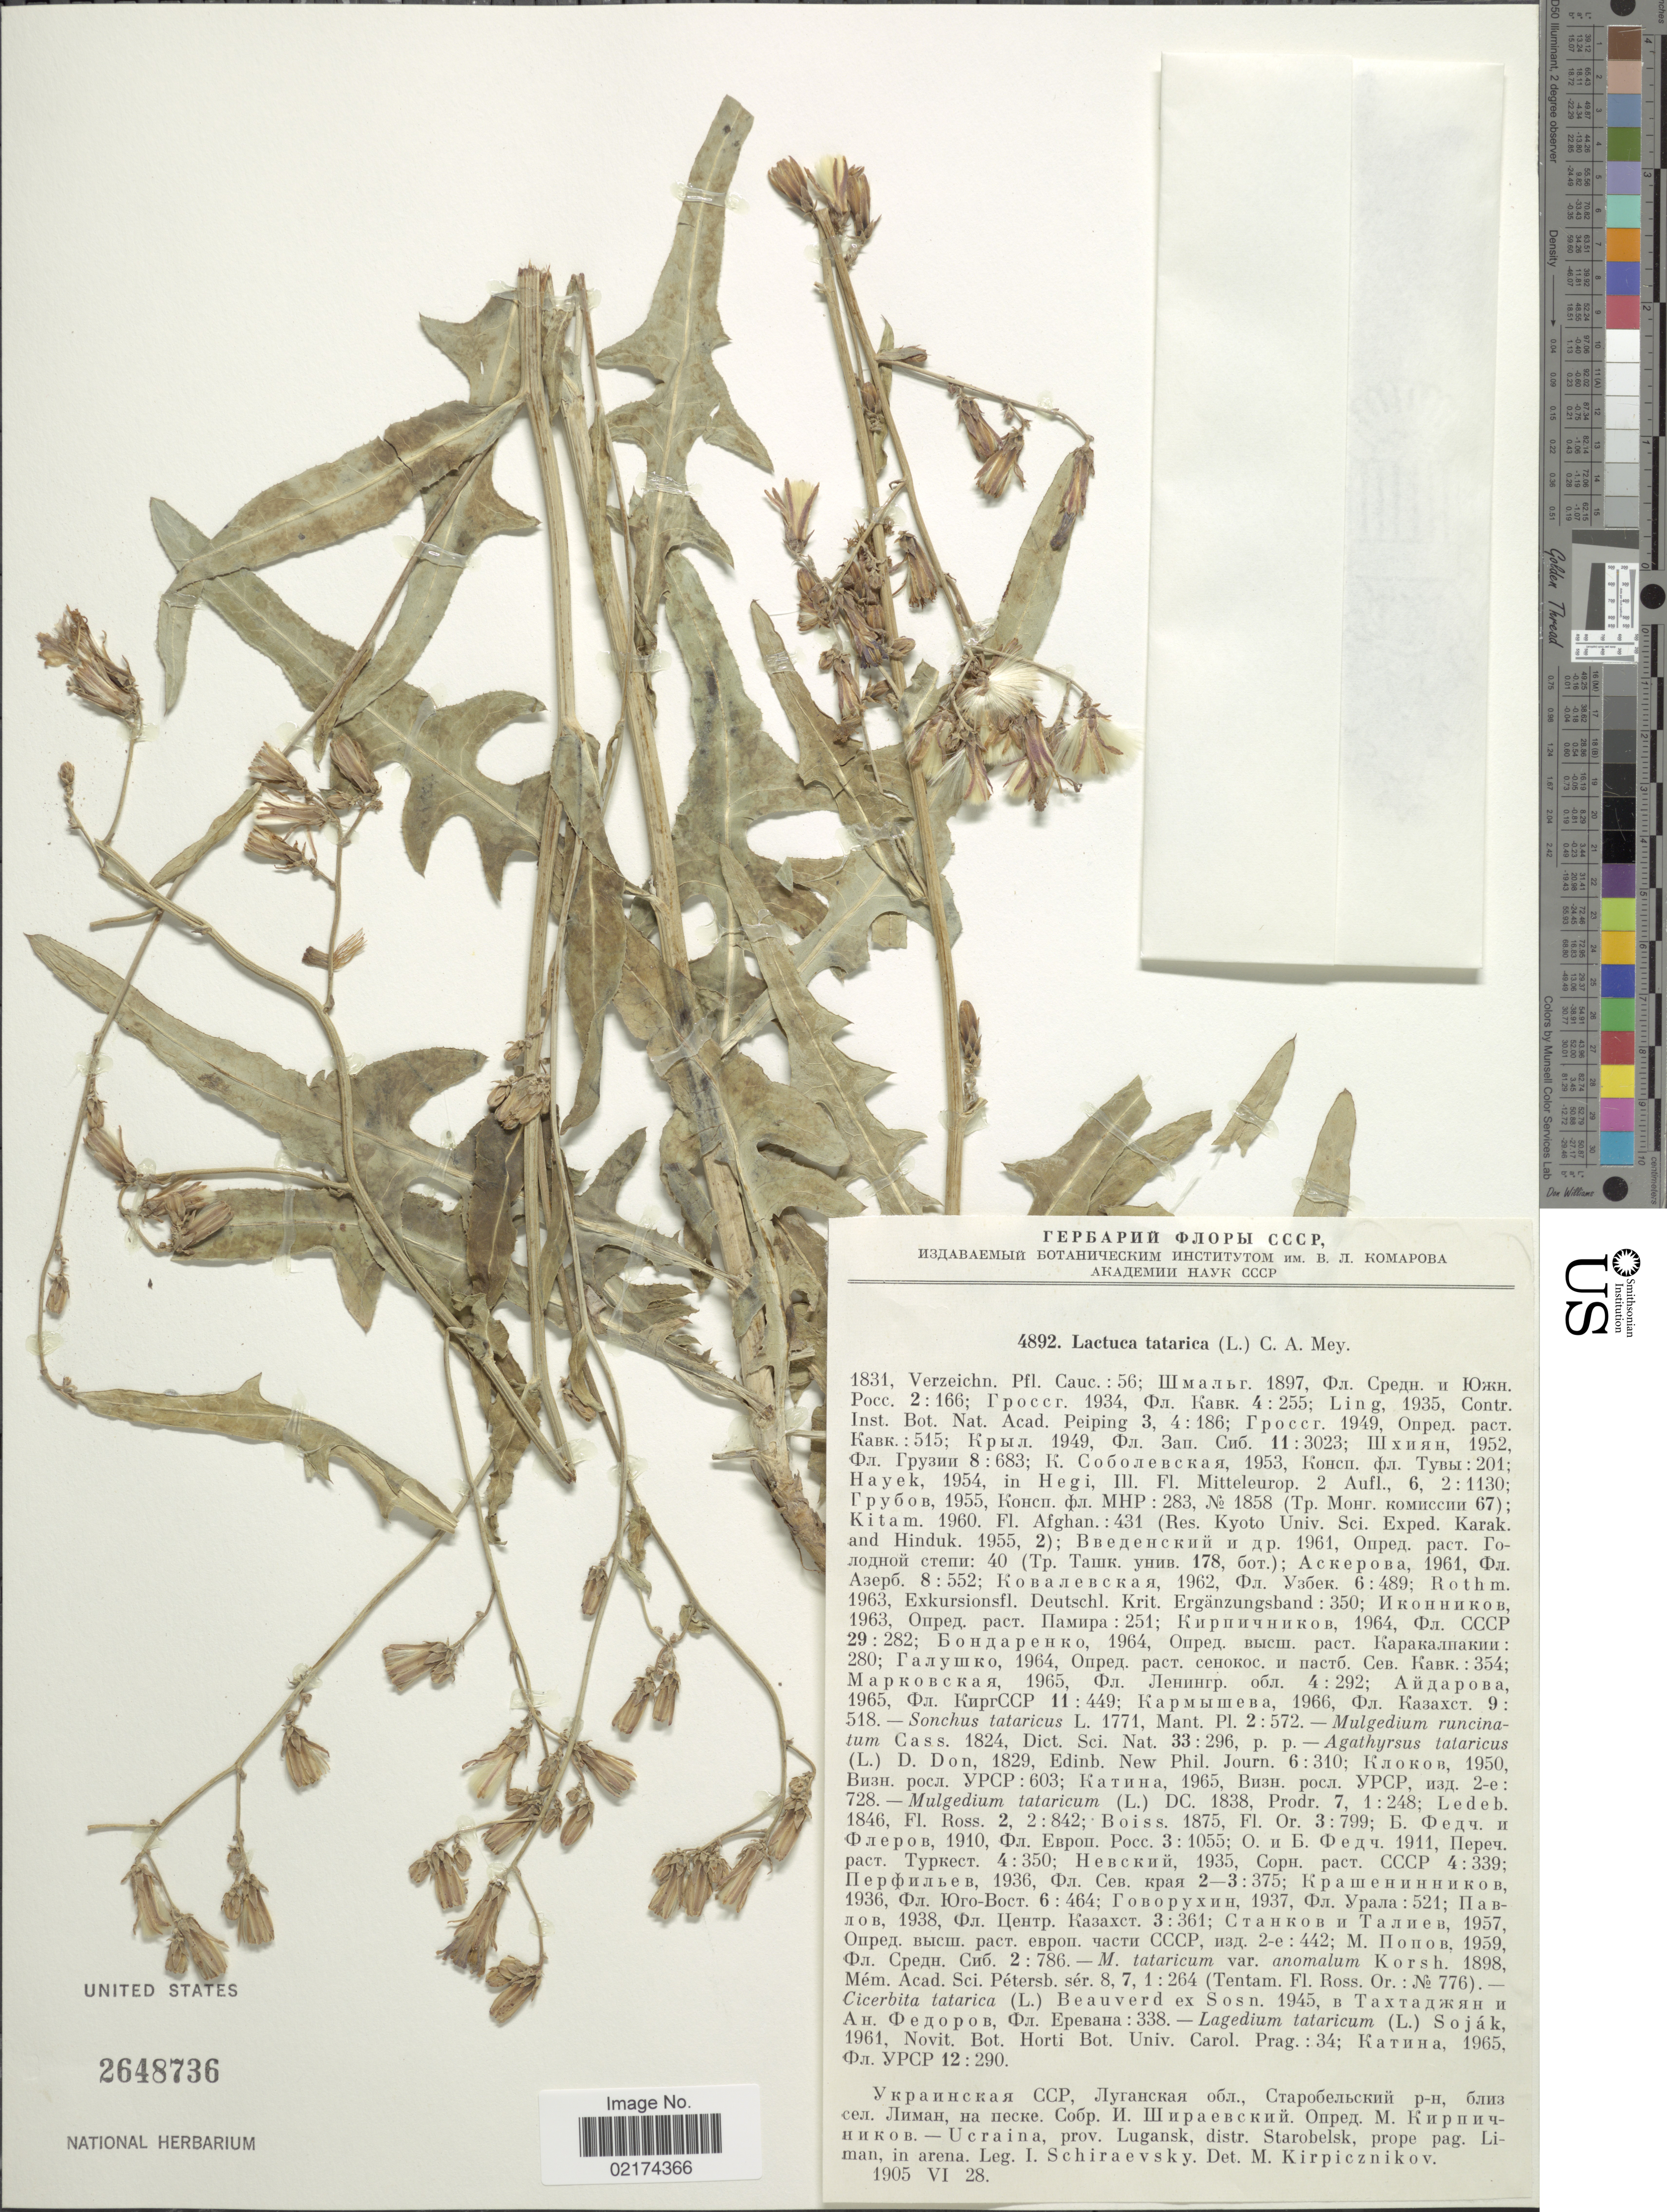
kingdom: Plantae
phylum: Tracheophyta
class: Magnoliopsida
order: Asterales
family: Asteraceae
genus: Lactuca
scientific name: Lactuca tatarica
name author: (L.) C.A. Mey.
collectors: I. Schiraevsky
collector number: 4892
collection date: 1905-06-28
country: Ukraine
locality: Ucraina, Prov. Lugansk, distr. Starobelsk, prope pag. Liman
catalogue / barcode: US 2648736